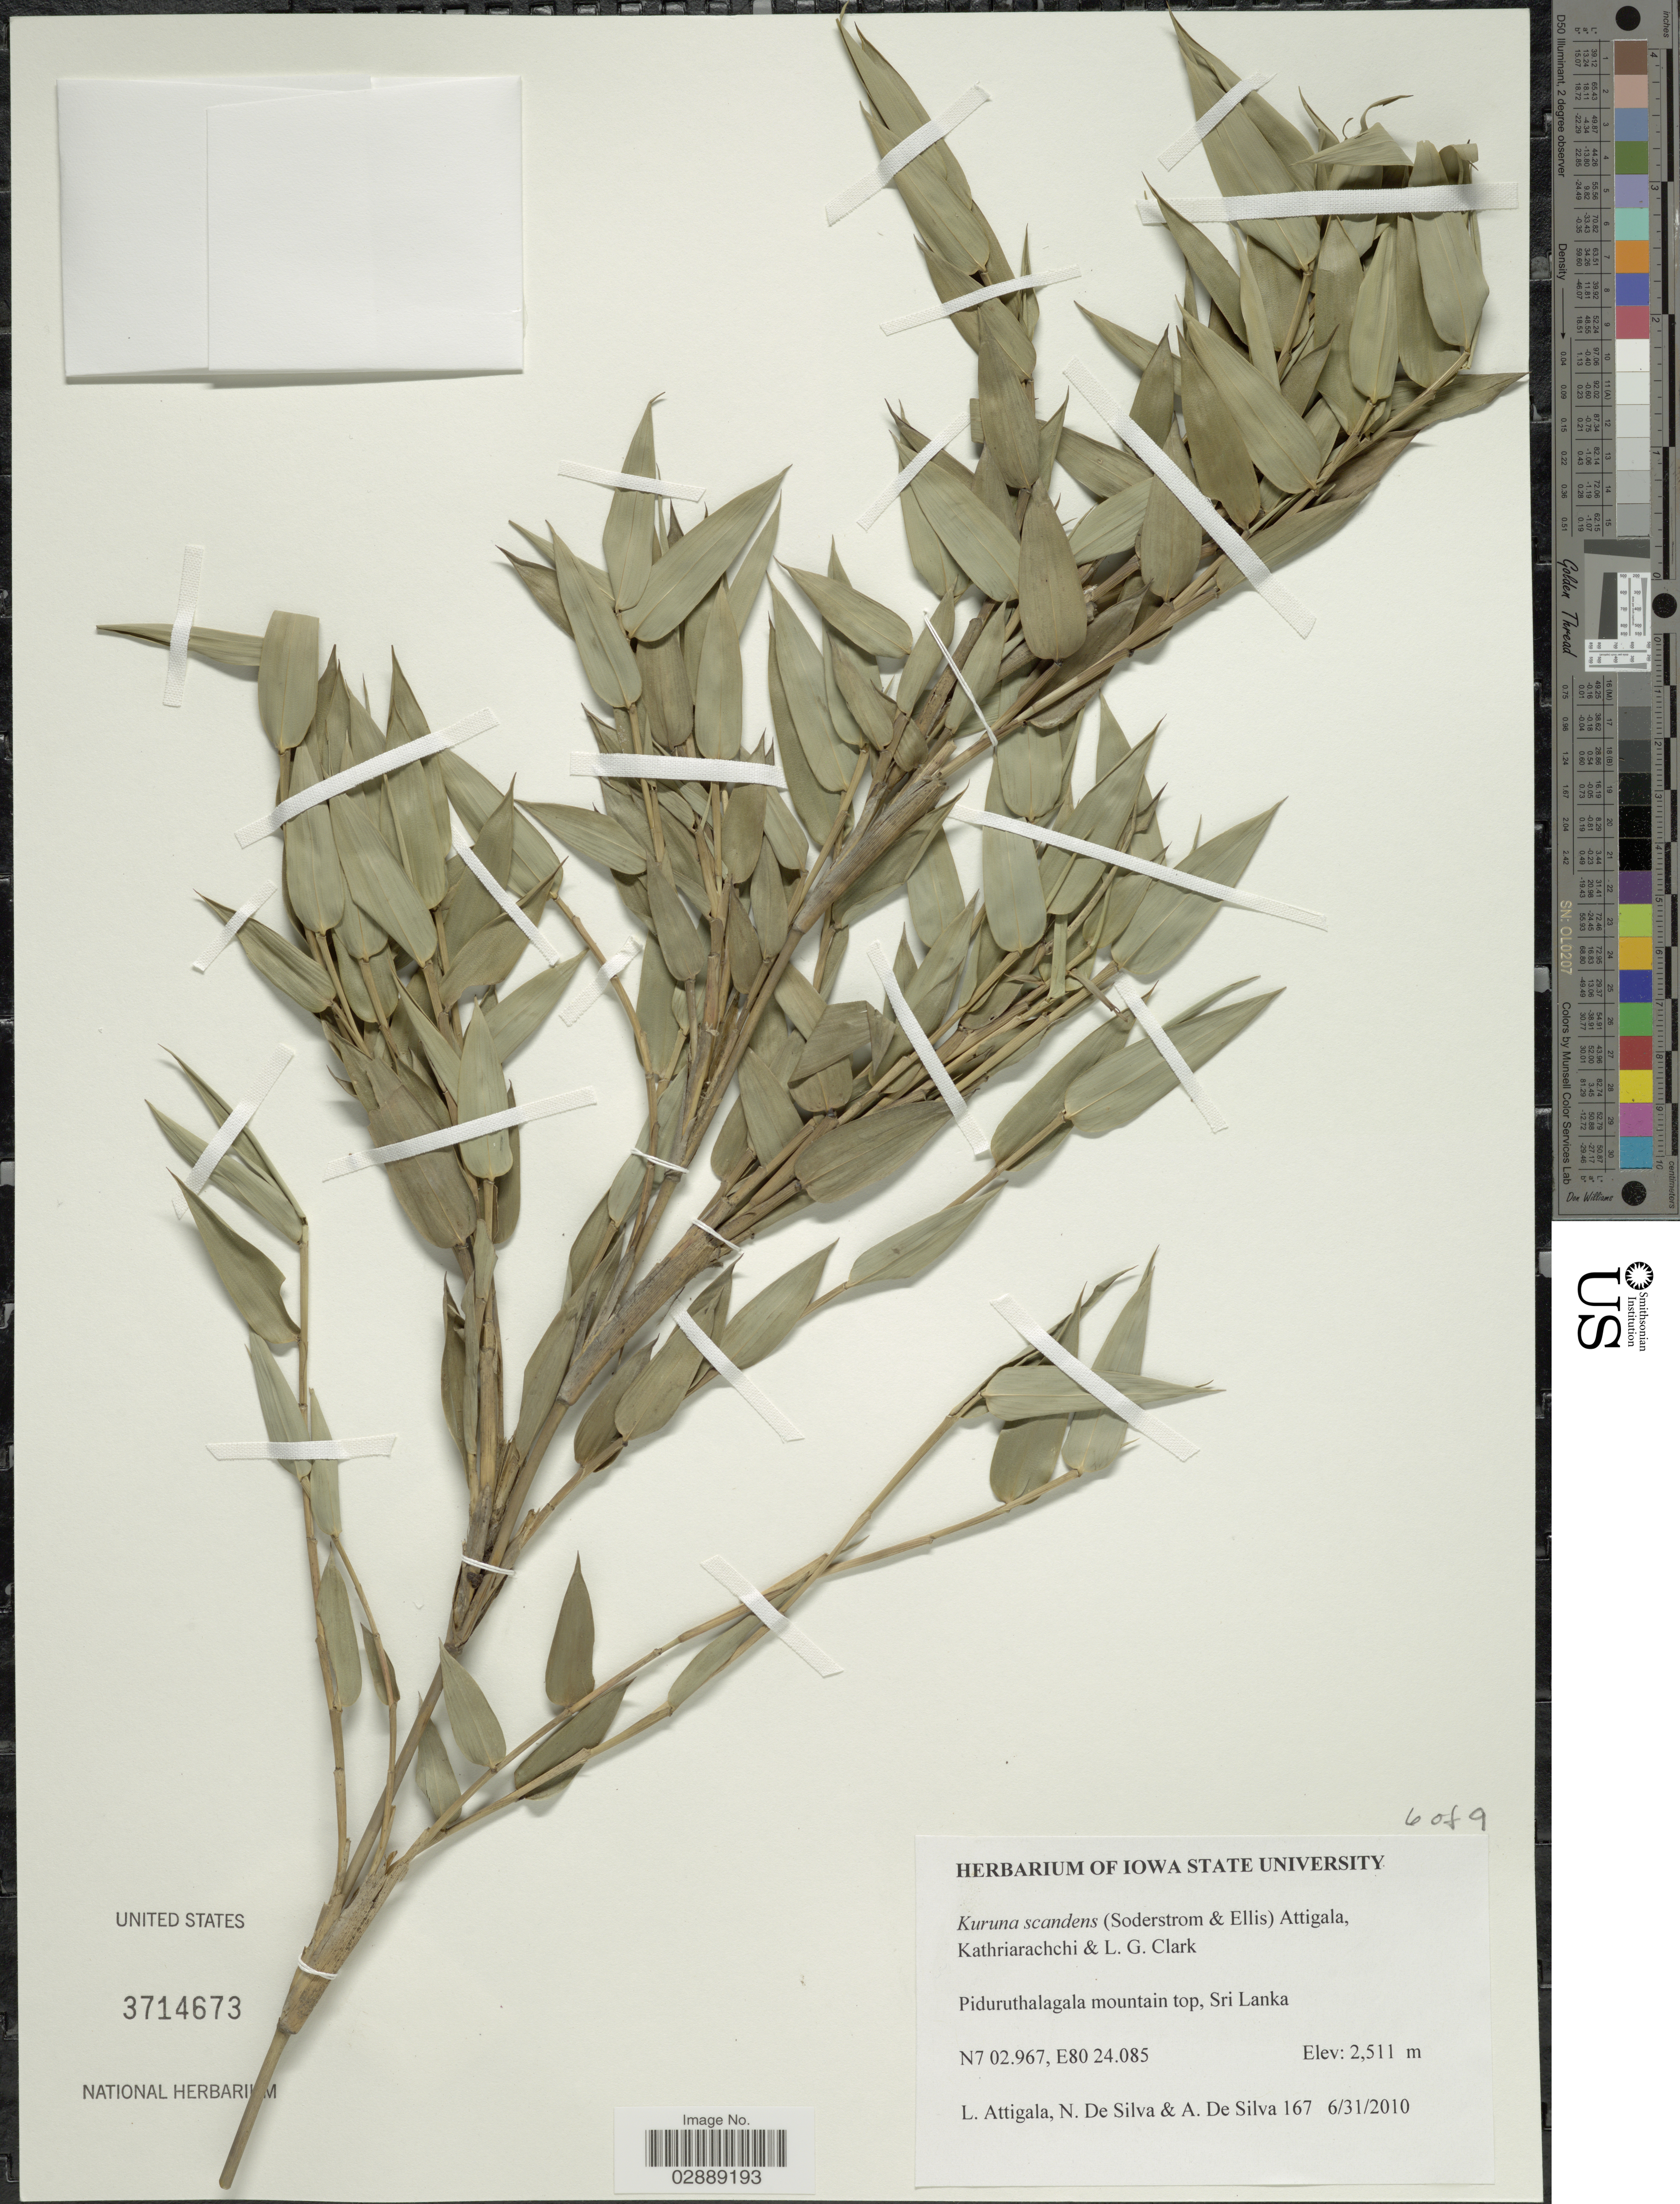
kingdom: Plantae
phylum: Tracheophyta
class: Liliopsida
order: Poales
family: Poaceae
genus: Kuruna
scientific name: Kuruna scandens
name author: (Soderstr. & R.P. Ellis) Attigala et al.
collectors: L. Attigala, A. De Silva & N. De Silva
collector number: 167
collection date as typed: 6/31/2010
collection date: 2010-06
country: Sri Lanka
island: Sri Lanka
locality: Piduruthalagala mountain top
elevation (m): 2511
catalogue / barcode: US 3714673